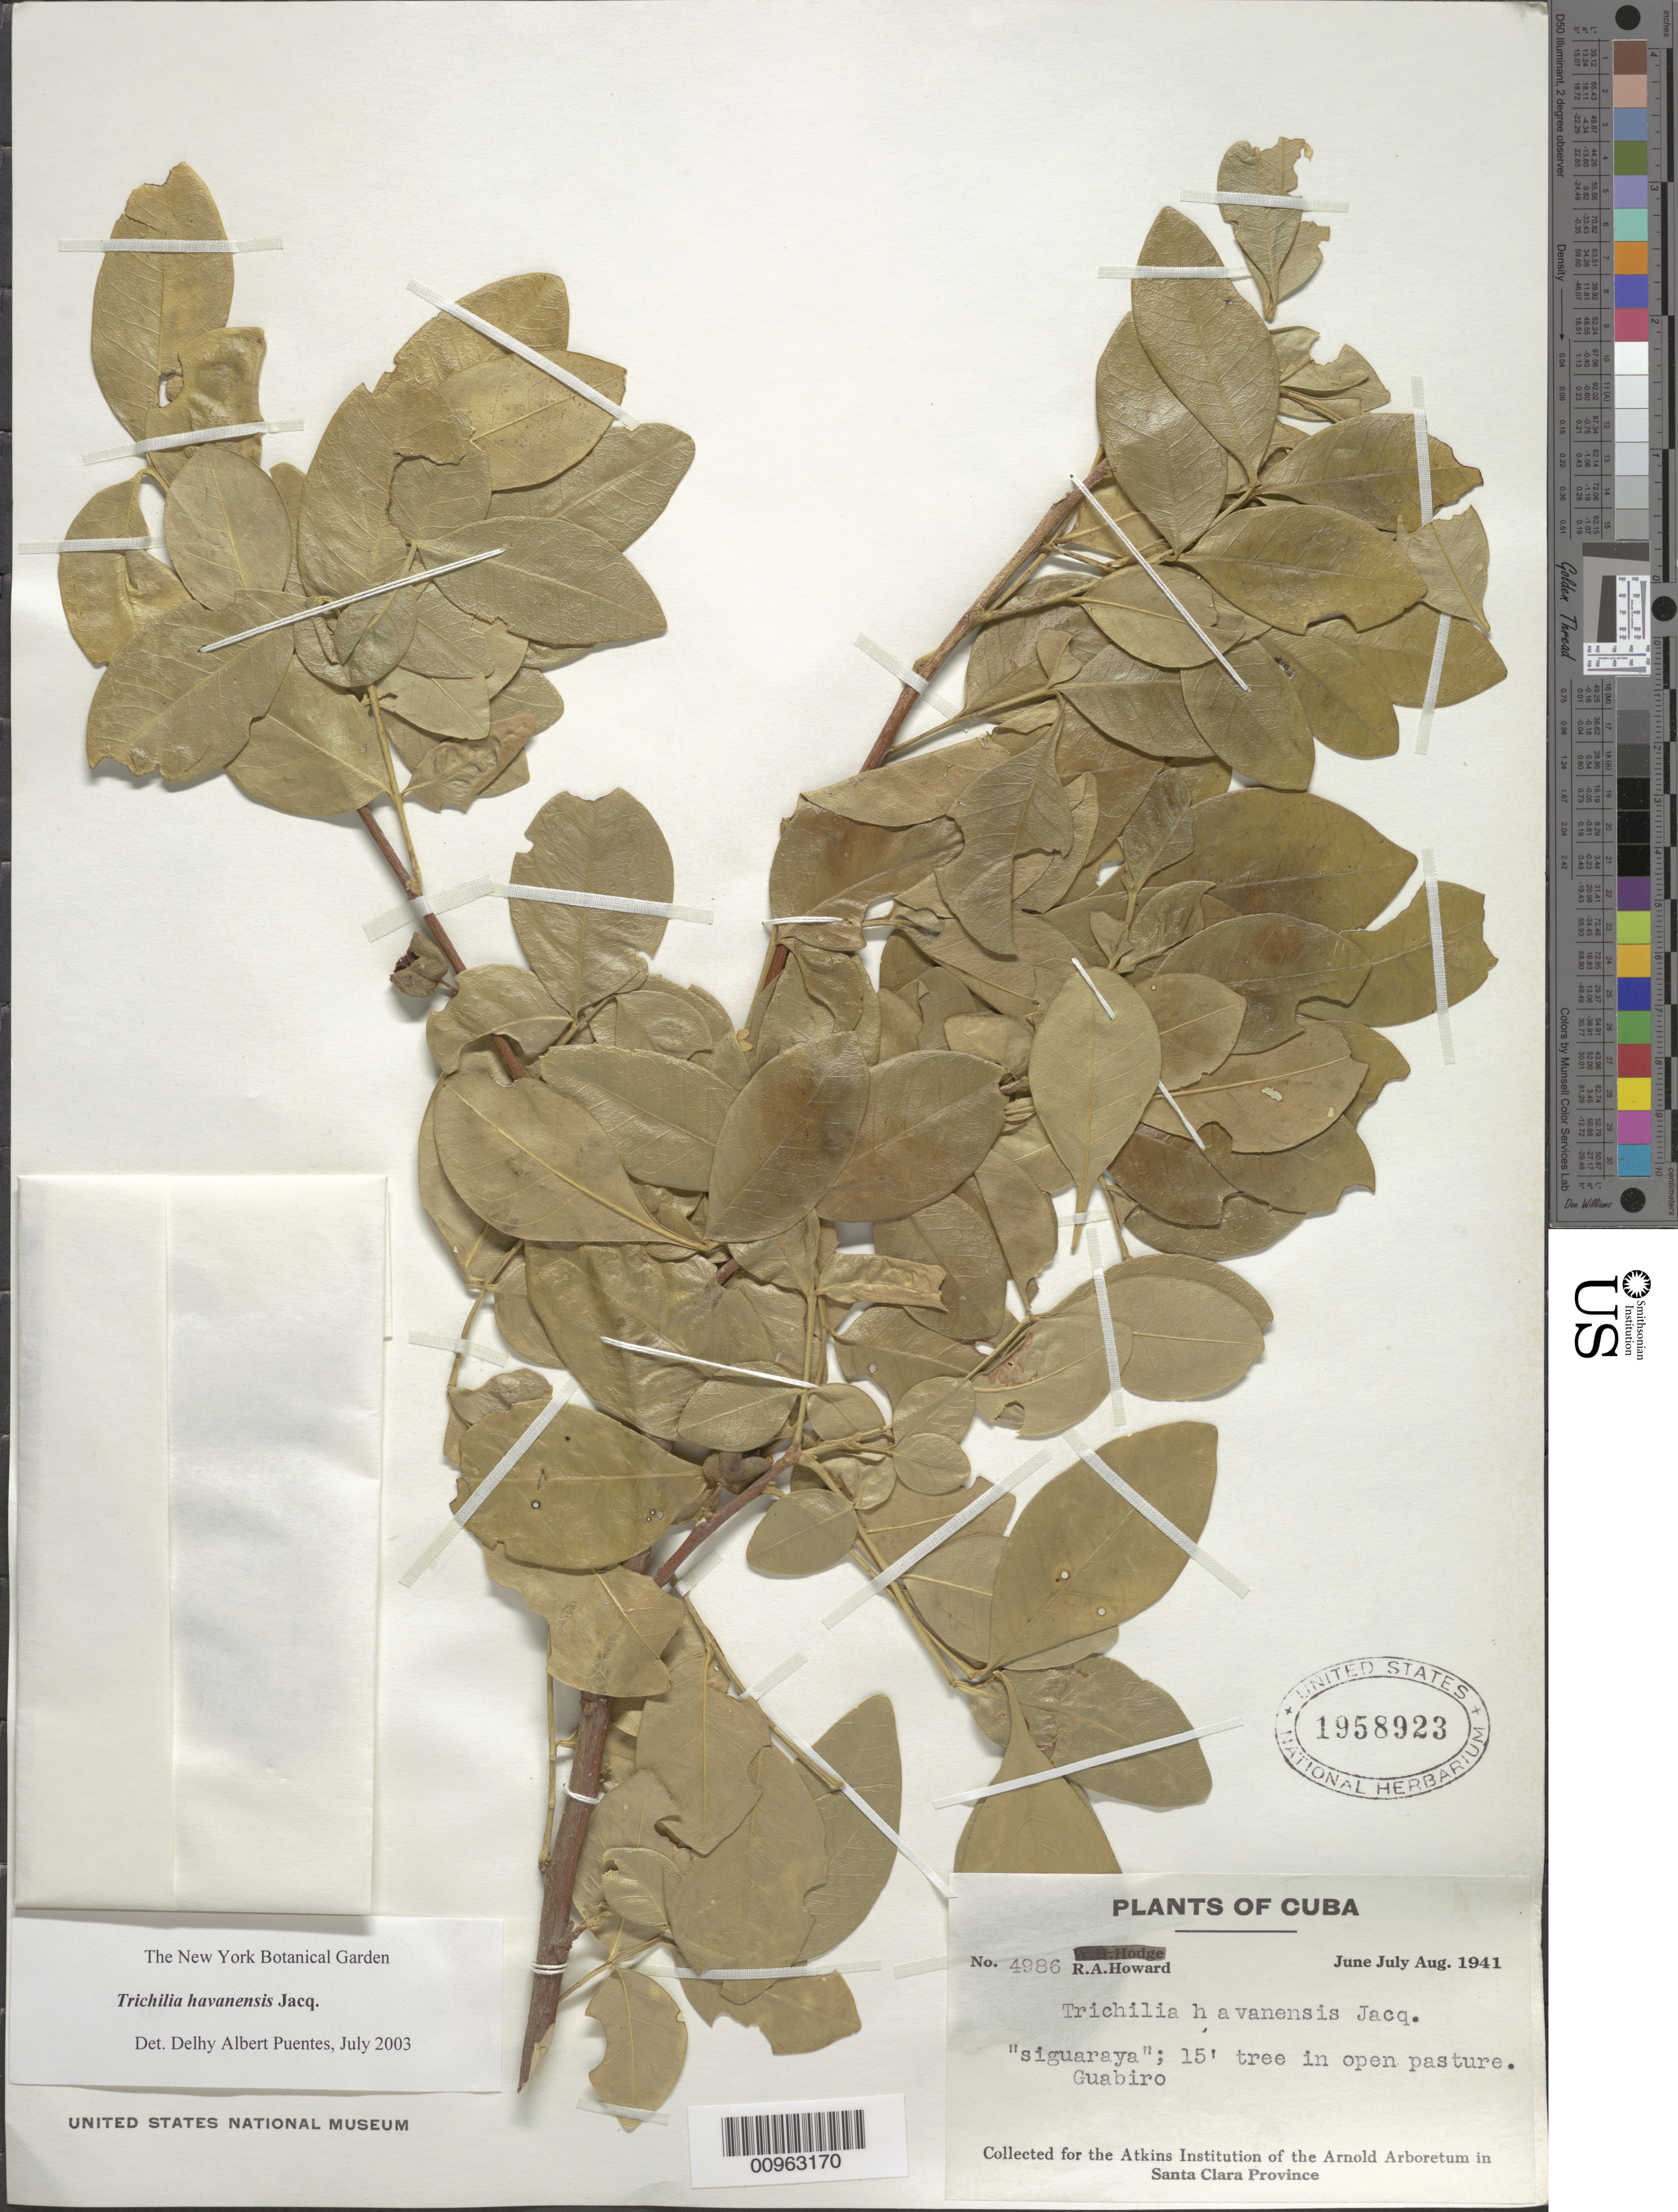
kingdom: Plantae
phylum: Tracheophyta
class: Magnoliopsida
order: Sapindales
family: Meliaceae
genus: Trichilia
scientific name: Trichilia havanensis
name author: Jacq.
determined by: Puentes, D. A.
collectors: R. A. Howard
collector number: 4986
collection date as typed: Jun 1941 to -- Aug 1941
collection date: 1941-06/1941-08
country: Cuba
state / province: Las Villas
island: Cuba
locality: Guabiro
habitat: In open pasture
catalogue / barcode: US 1958923